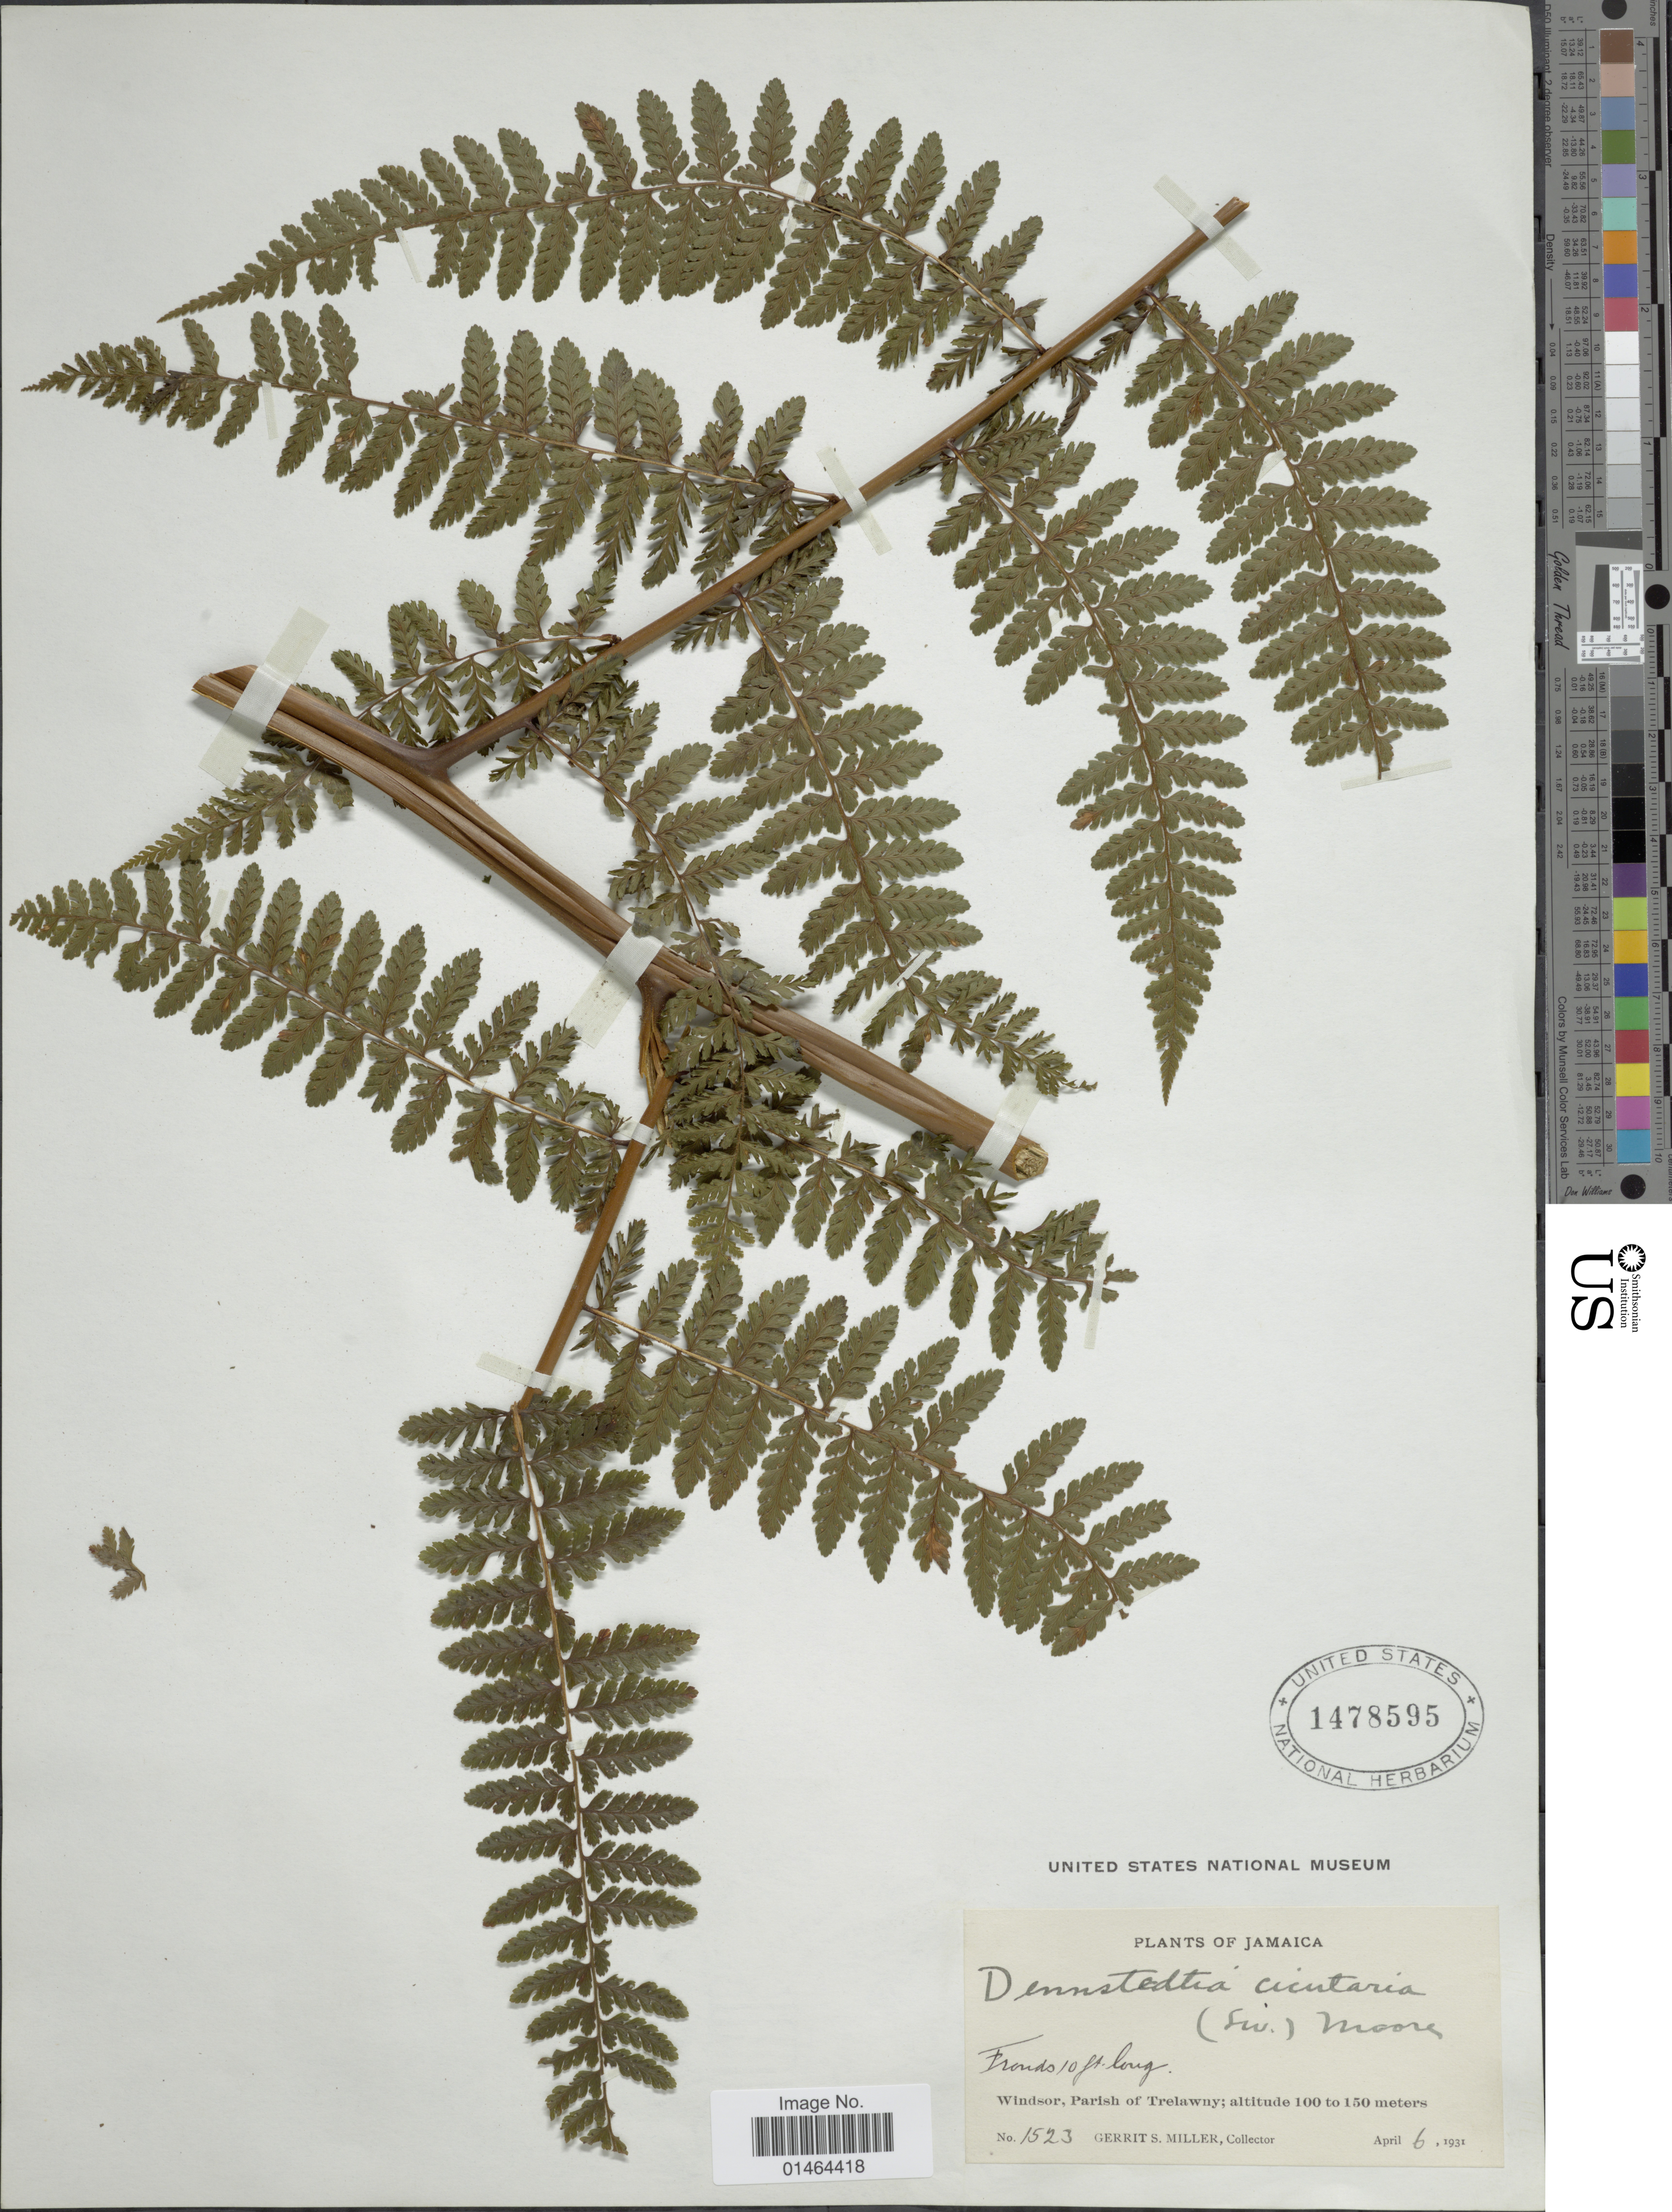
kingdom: Plantae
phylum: Tracheophyta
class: Polypodiopsida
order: Polypodiales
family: Dennstaedtiaceae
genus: Dennstaedtia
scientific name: Dennstaedtia cicutaria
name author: (Sw.) T. Moore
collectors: G. S. Miller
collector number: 1523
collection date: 1931-04-06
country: Jamaica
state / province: Trelawny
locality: Windsor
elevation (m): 100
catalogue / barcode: US 1478595